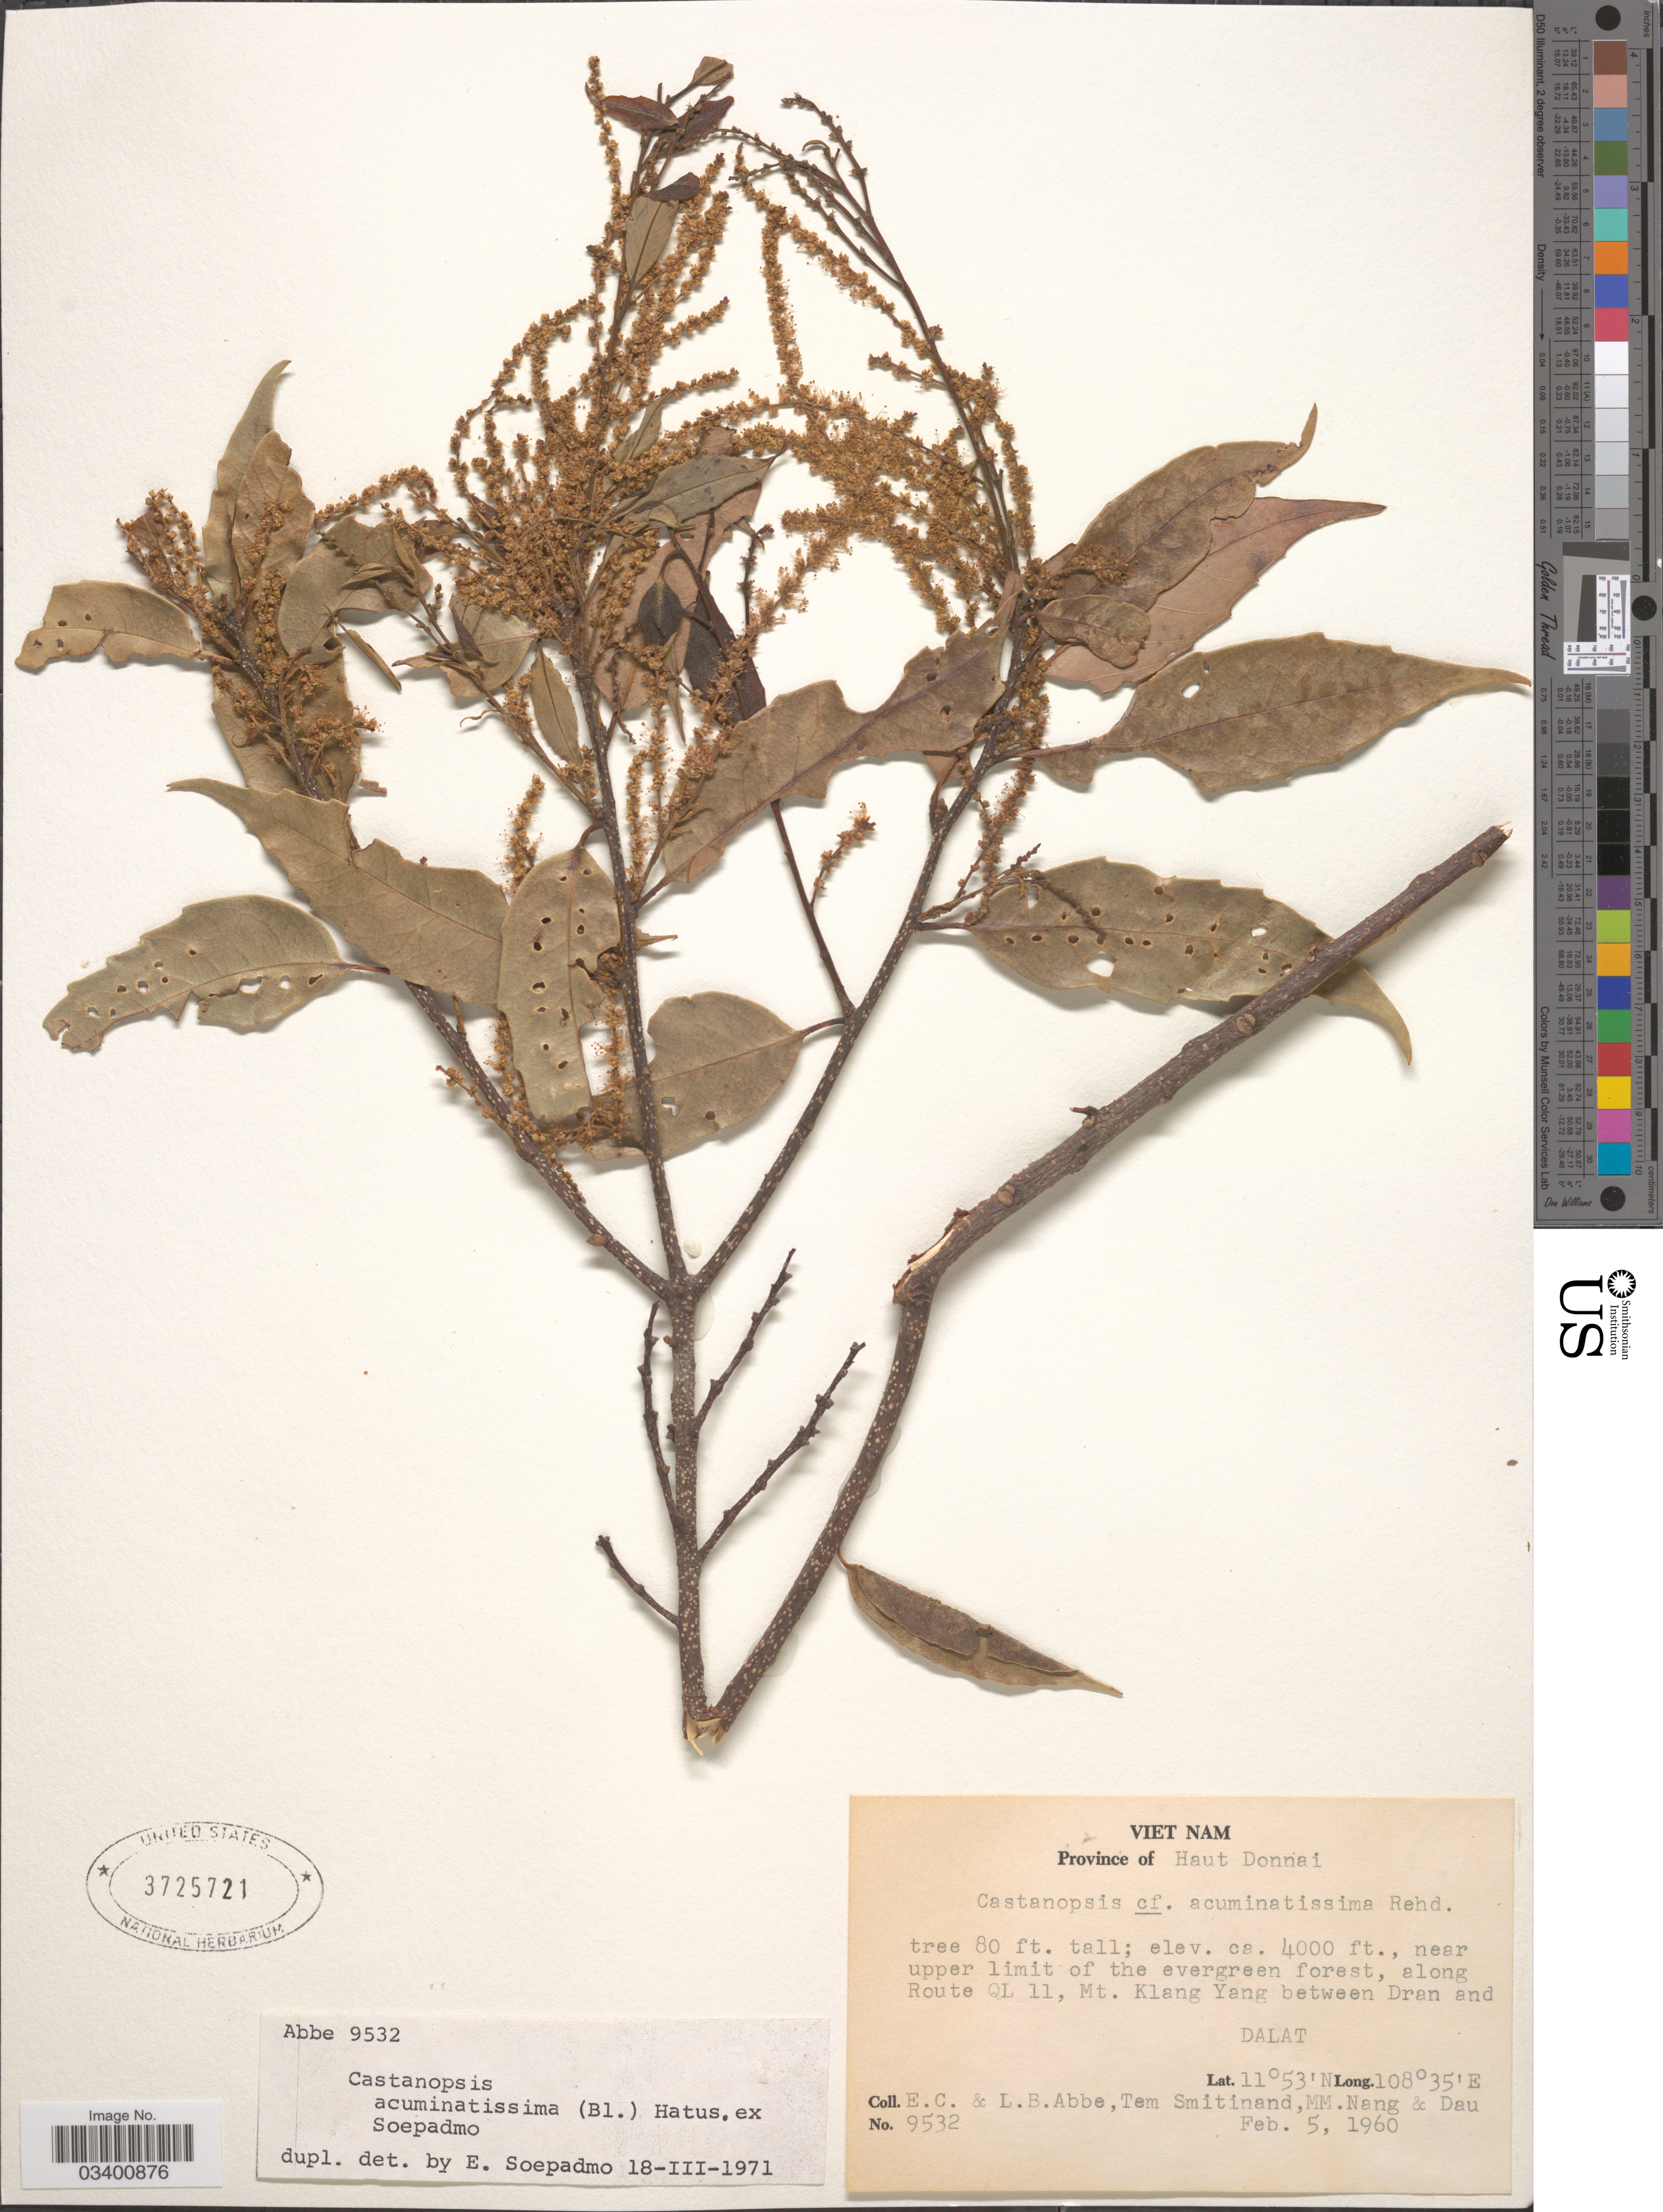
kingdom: Plantae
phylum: Tracheophyta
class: Magnoliopsida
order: Fagales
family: Fagaceae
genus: Castanopsis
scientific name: Castanopsis acuminatissima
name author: (Blume) A. DC.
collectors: E. C. Abbe, L. B. Abbe, T. Smitinand, M. Nang & -- Dau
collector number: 9532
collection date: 1960-02-05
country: Vietnam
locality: Province of Haut Donnai., near upper limit of the evergreen forest, along Route QL 11, Mt. Klang Yang between Dran and Dalat.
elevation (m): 1219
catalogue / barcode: US 3725721